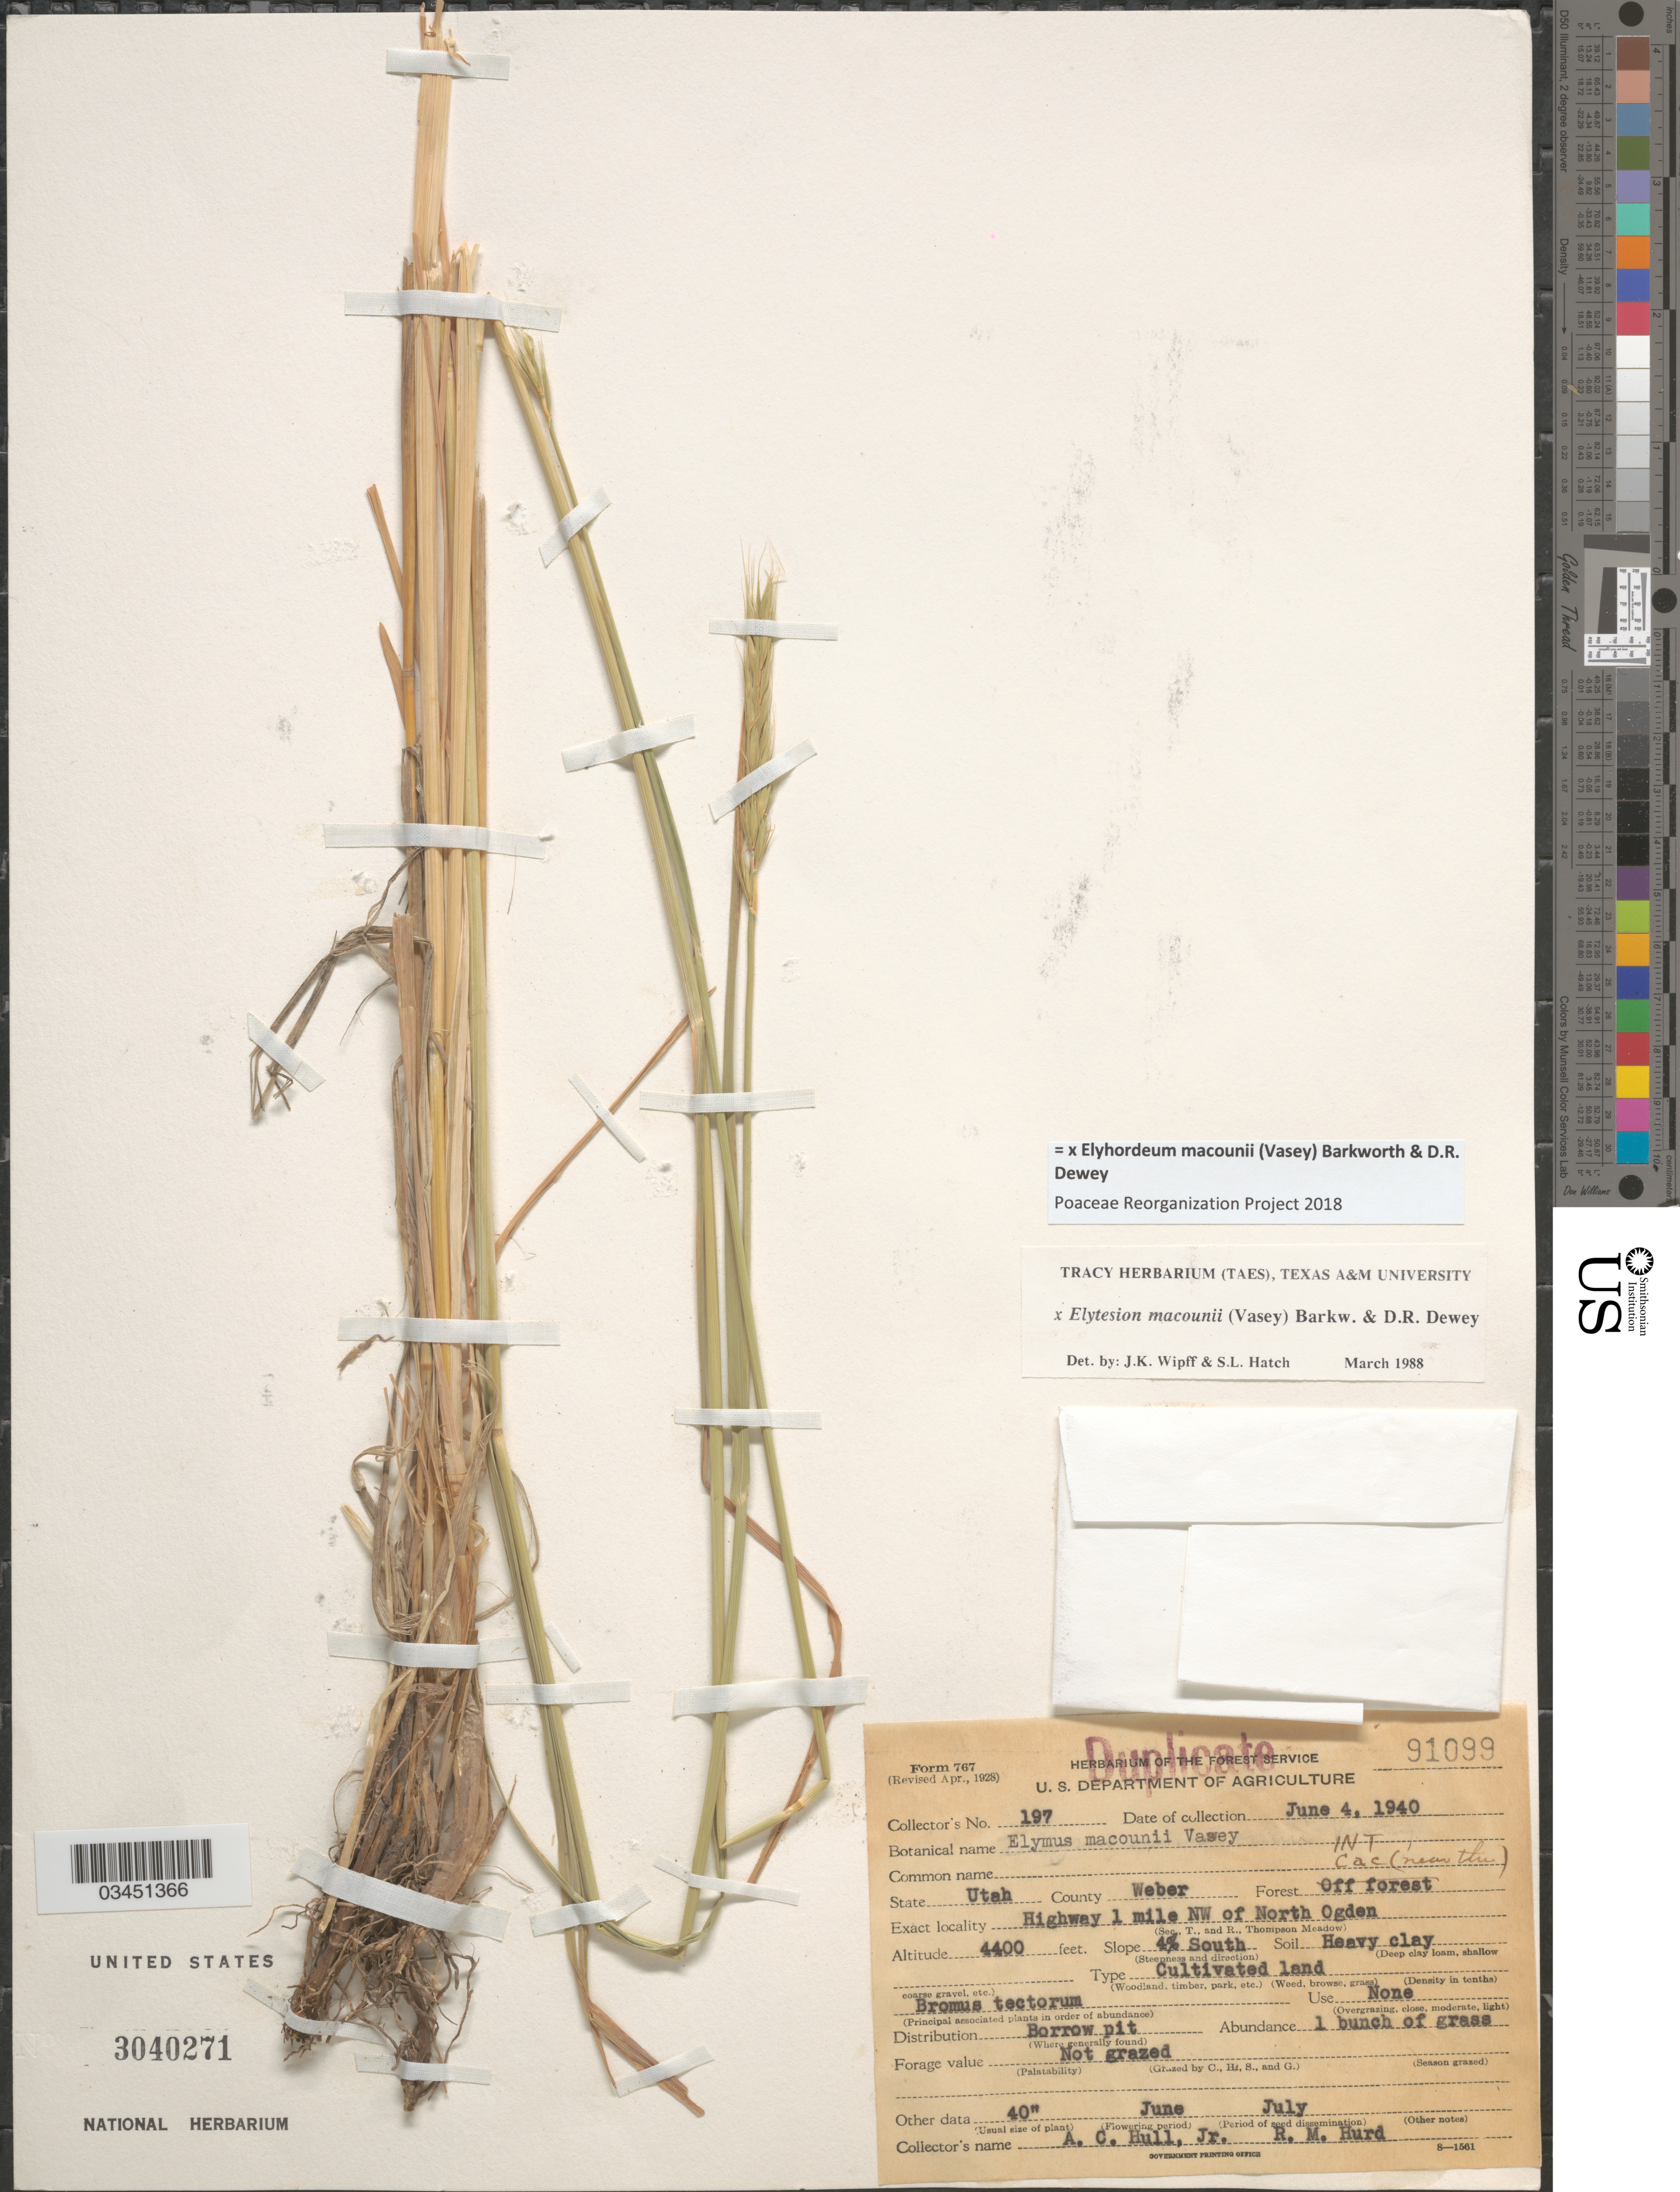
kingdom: Plantae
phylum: Tracheophyta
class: Liliopsida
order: Poales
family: Poaceae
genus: Elyhordeum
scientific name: x Elyhordeum macounii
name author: (Vasey) Barkworth & Dewey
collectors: A. C. Hull Jr. & R. Hurd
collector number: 197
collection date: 1940-06-04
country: United States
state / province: Utah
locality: County Weber. Forest INT Cac (near the). Highway 1 mile NW of North Ogden.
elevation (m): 1341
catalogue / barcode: US 3040271